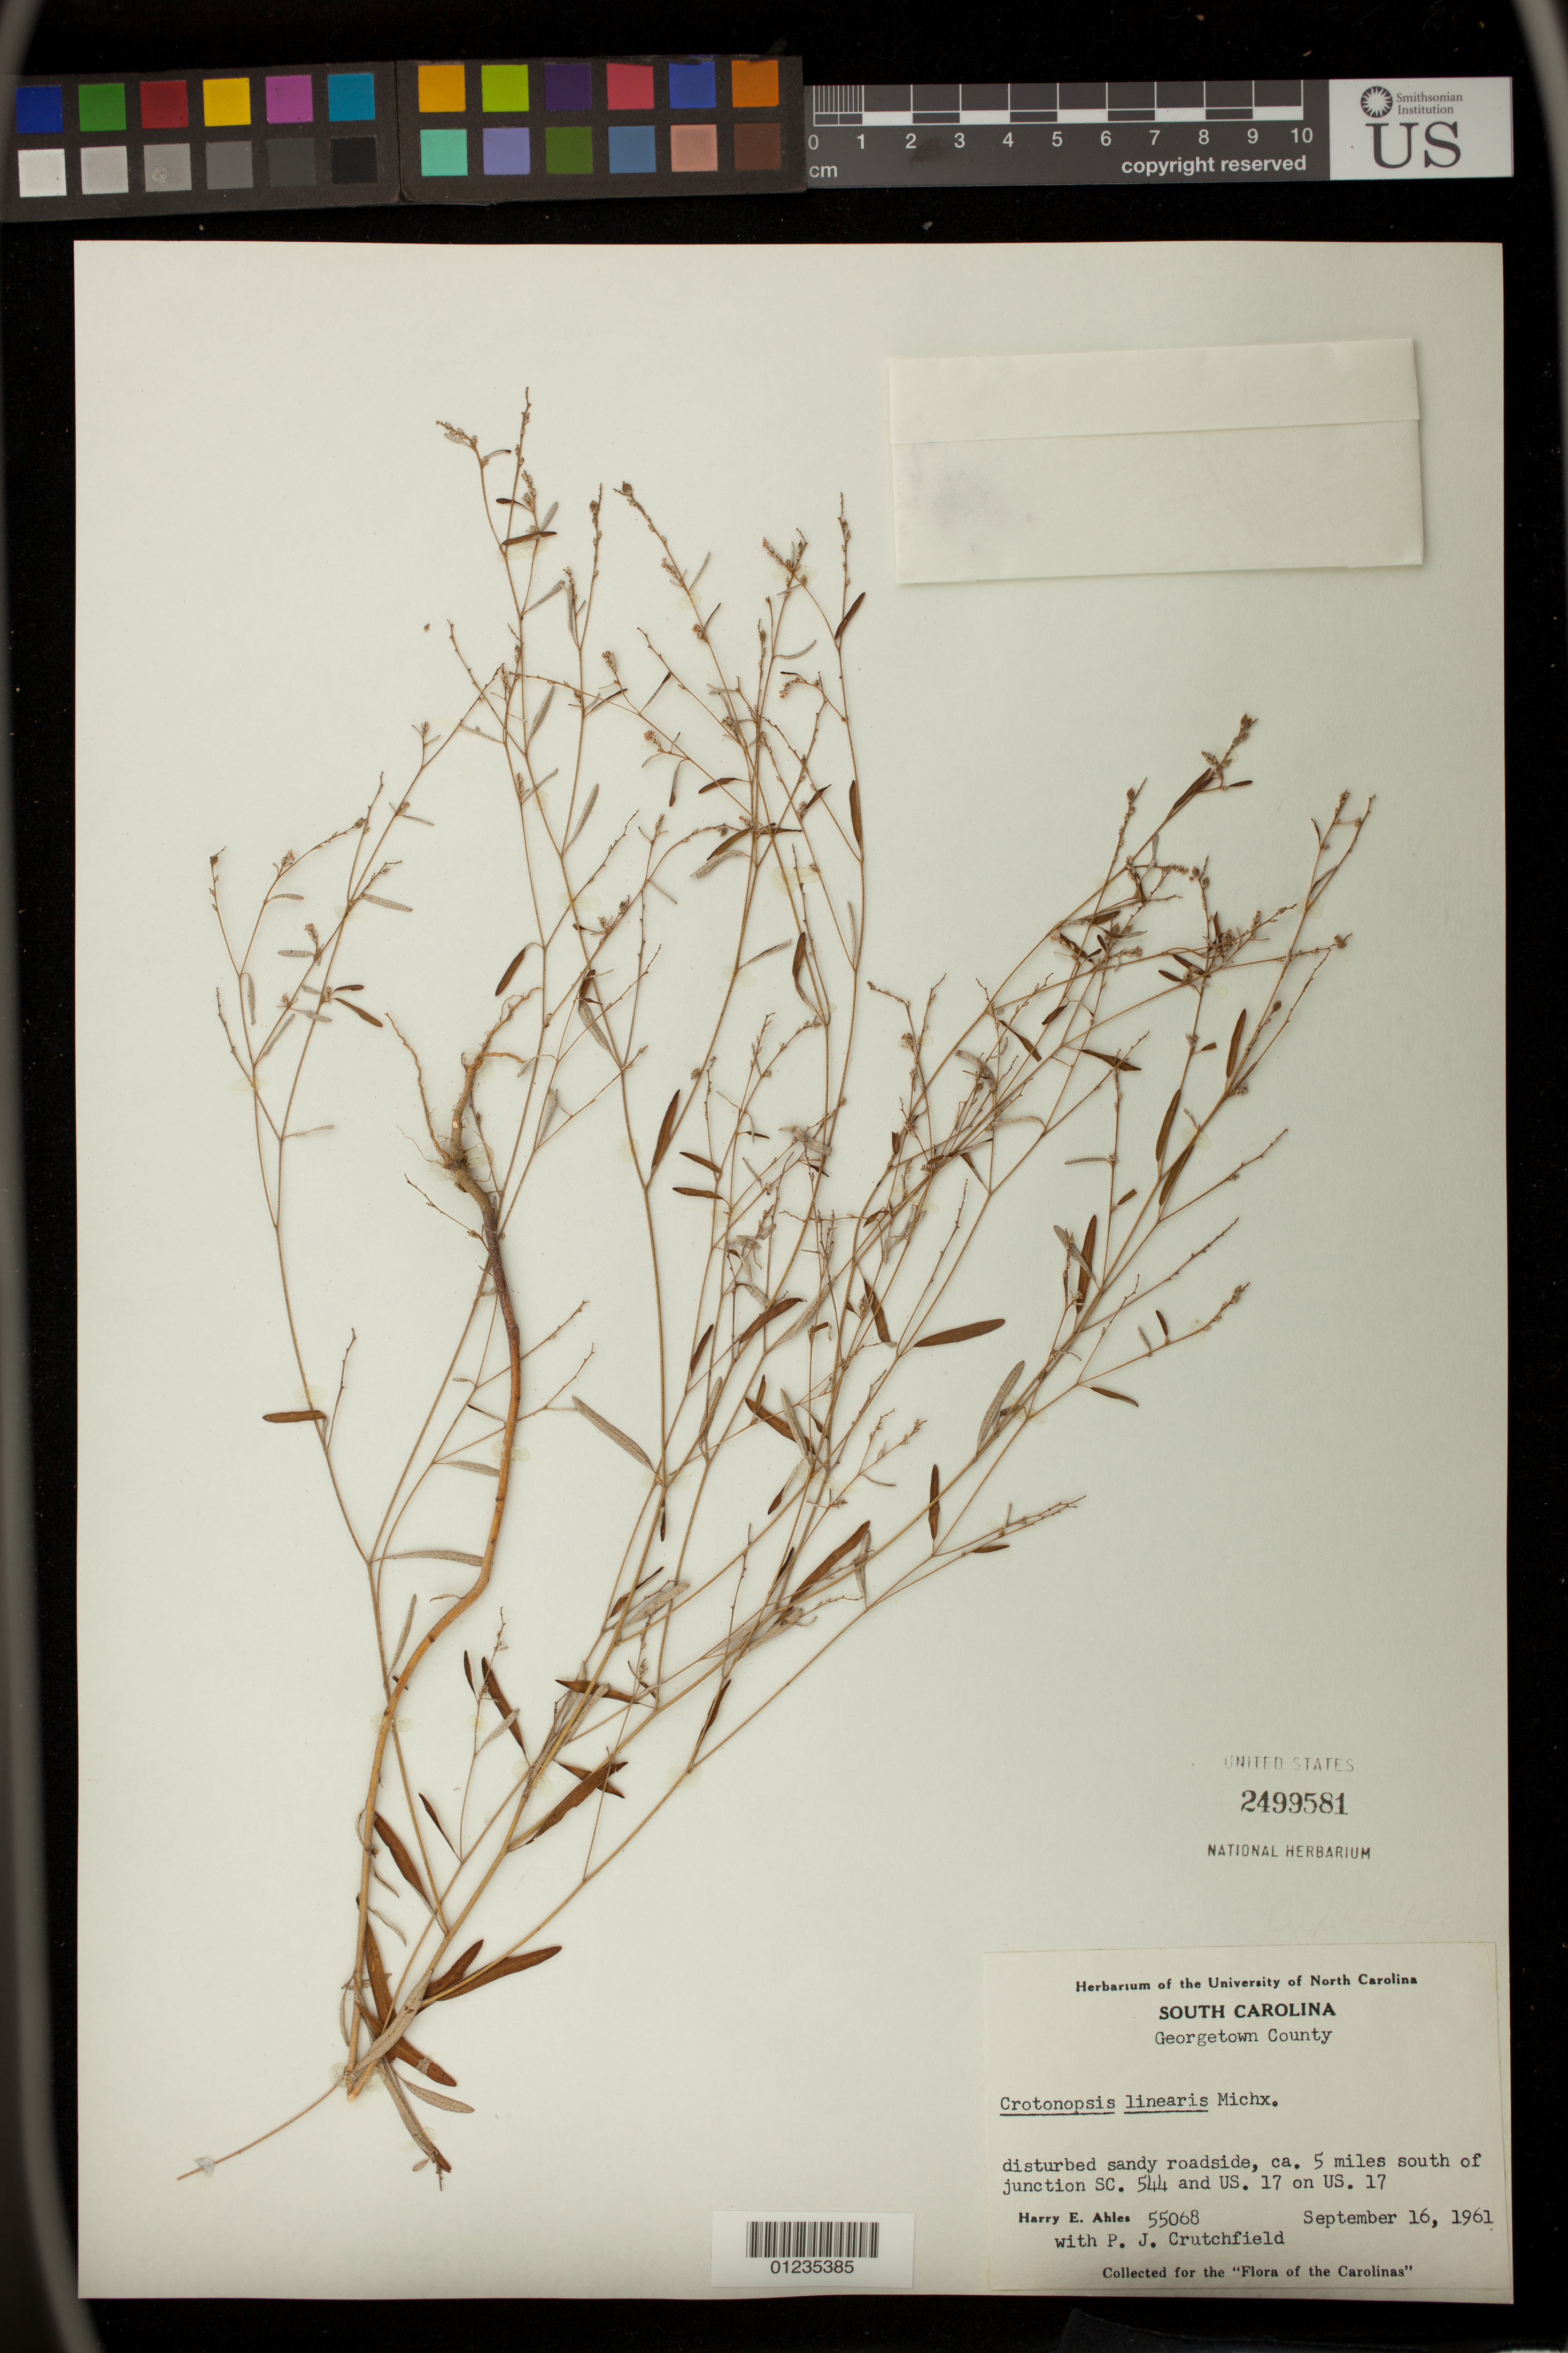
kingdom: Plantae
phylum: Tracheophyta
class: Magnoliopsida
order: Malpighiales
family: Euphorbiaceae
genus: Crotonopsis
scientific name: Crotonopsis linearis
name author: Michx.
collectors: H. E. Ahles & P. Crutchfield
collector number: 55068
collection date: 1961-09-16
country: United States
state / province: South Carolina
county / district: Georgetown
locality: disturbed sandy roadside, ca. 5 miles south of jun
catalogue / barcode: US 2499581